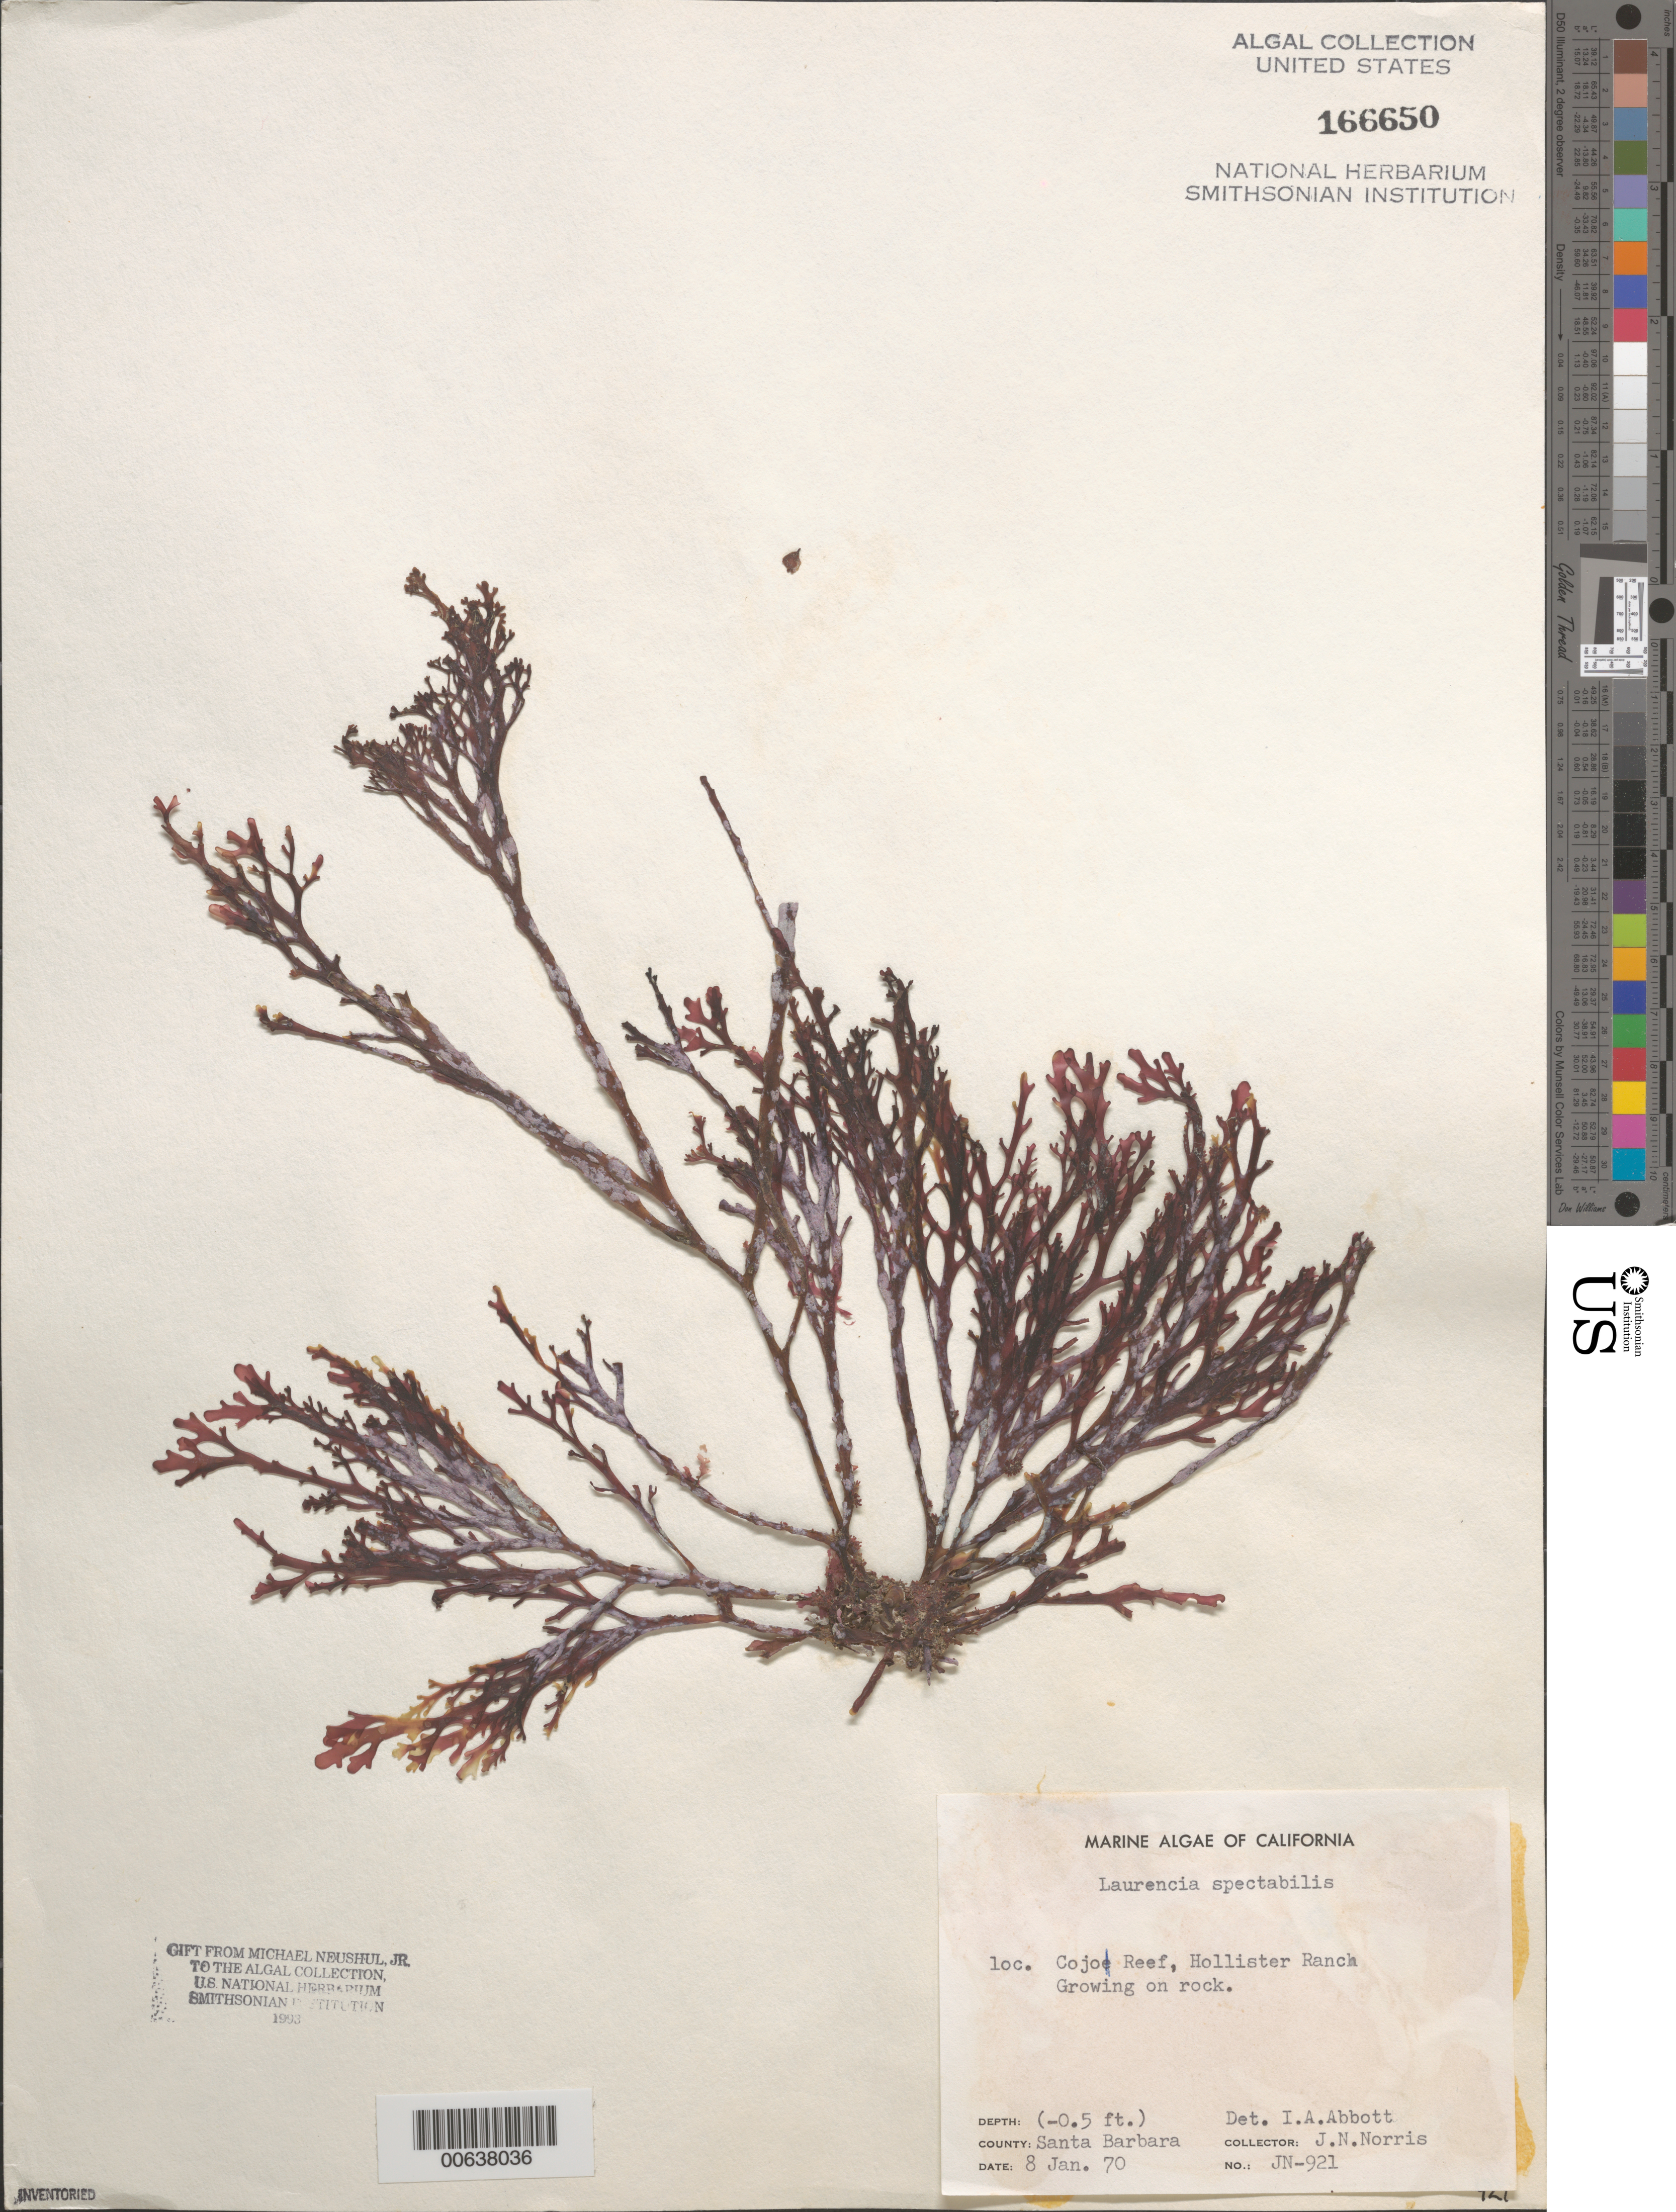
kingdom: Plantae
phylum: Rhodophyta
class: Florideophyceae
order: Ceramiales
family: Rhodomelaceae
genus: Osmundea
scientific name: Osmundea spectabilis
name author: (Postels & Rupr.) K.W. Nam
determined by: Algae name updating Project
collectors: J. N. Norris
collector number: JN-921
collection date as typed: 08 Jan 1970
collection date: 1970-01-08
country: United States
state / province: California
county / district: Santa Barbara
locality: Cojo Reef, Hollister Ranch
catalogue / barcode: US 166650